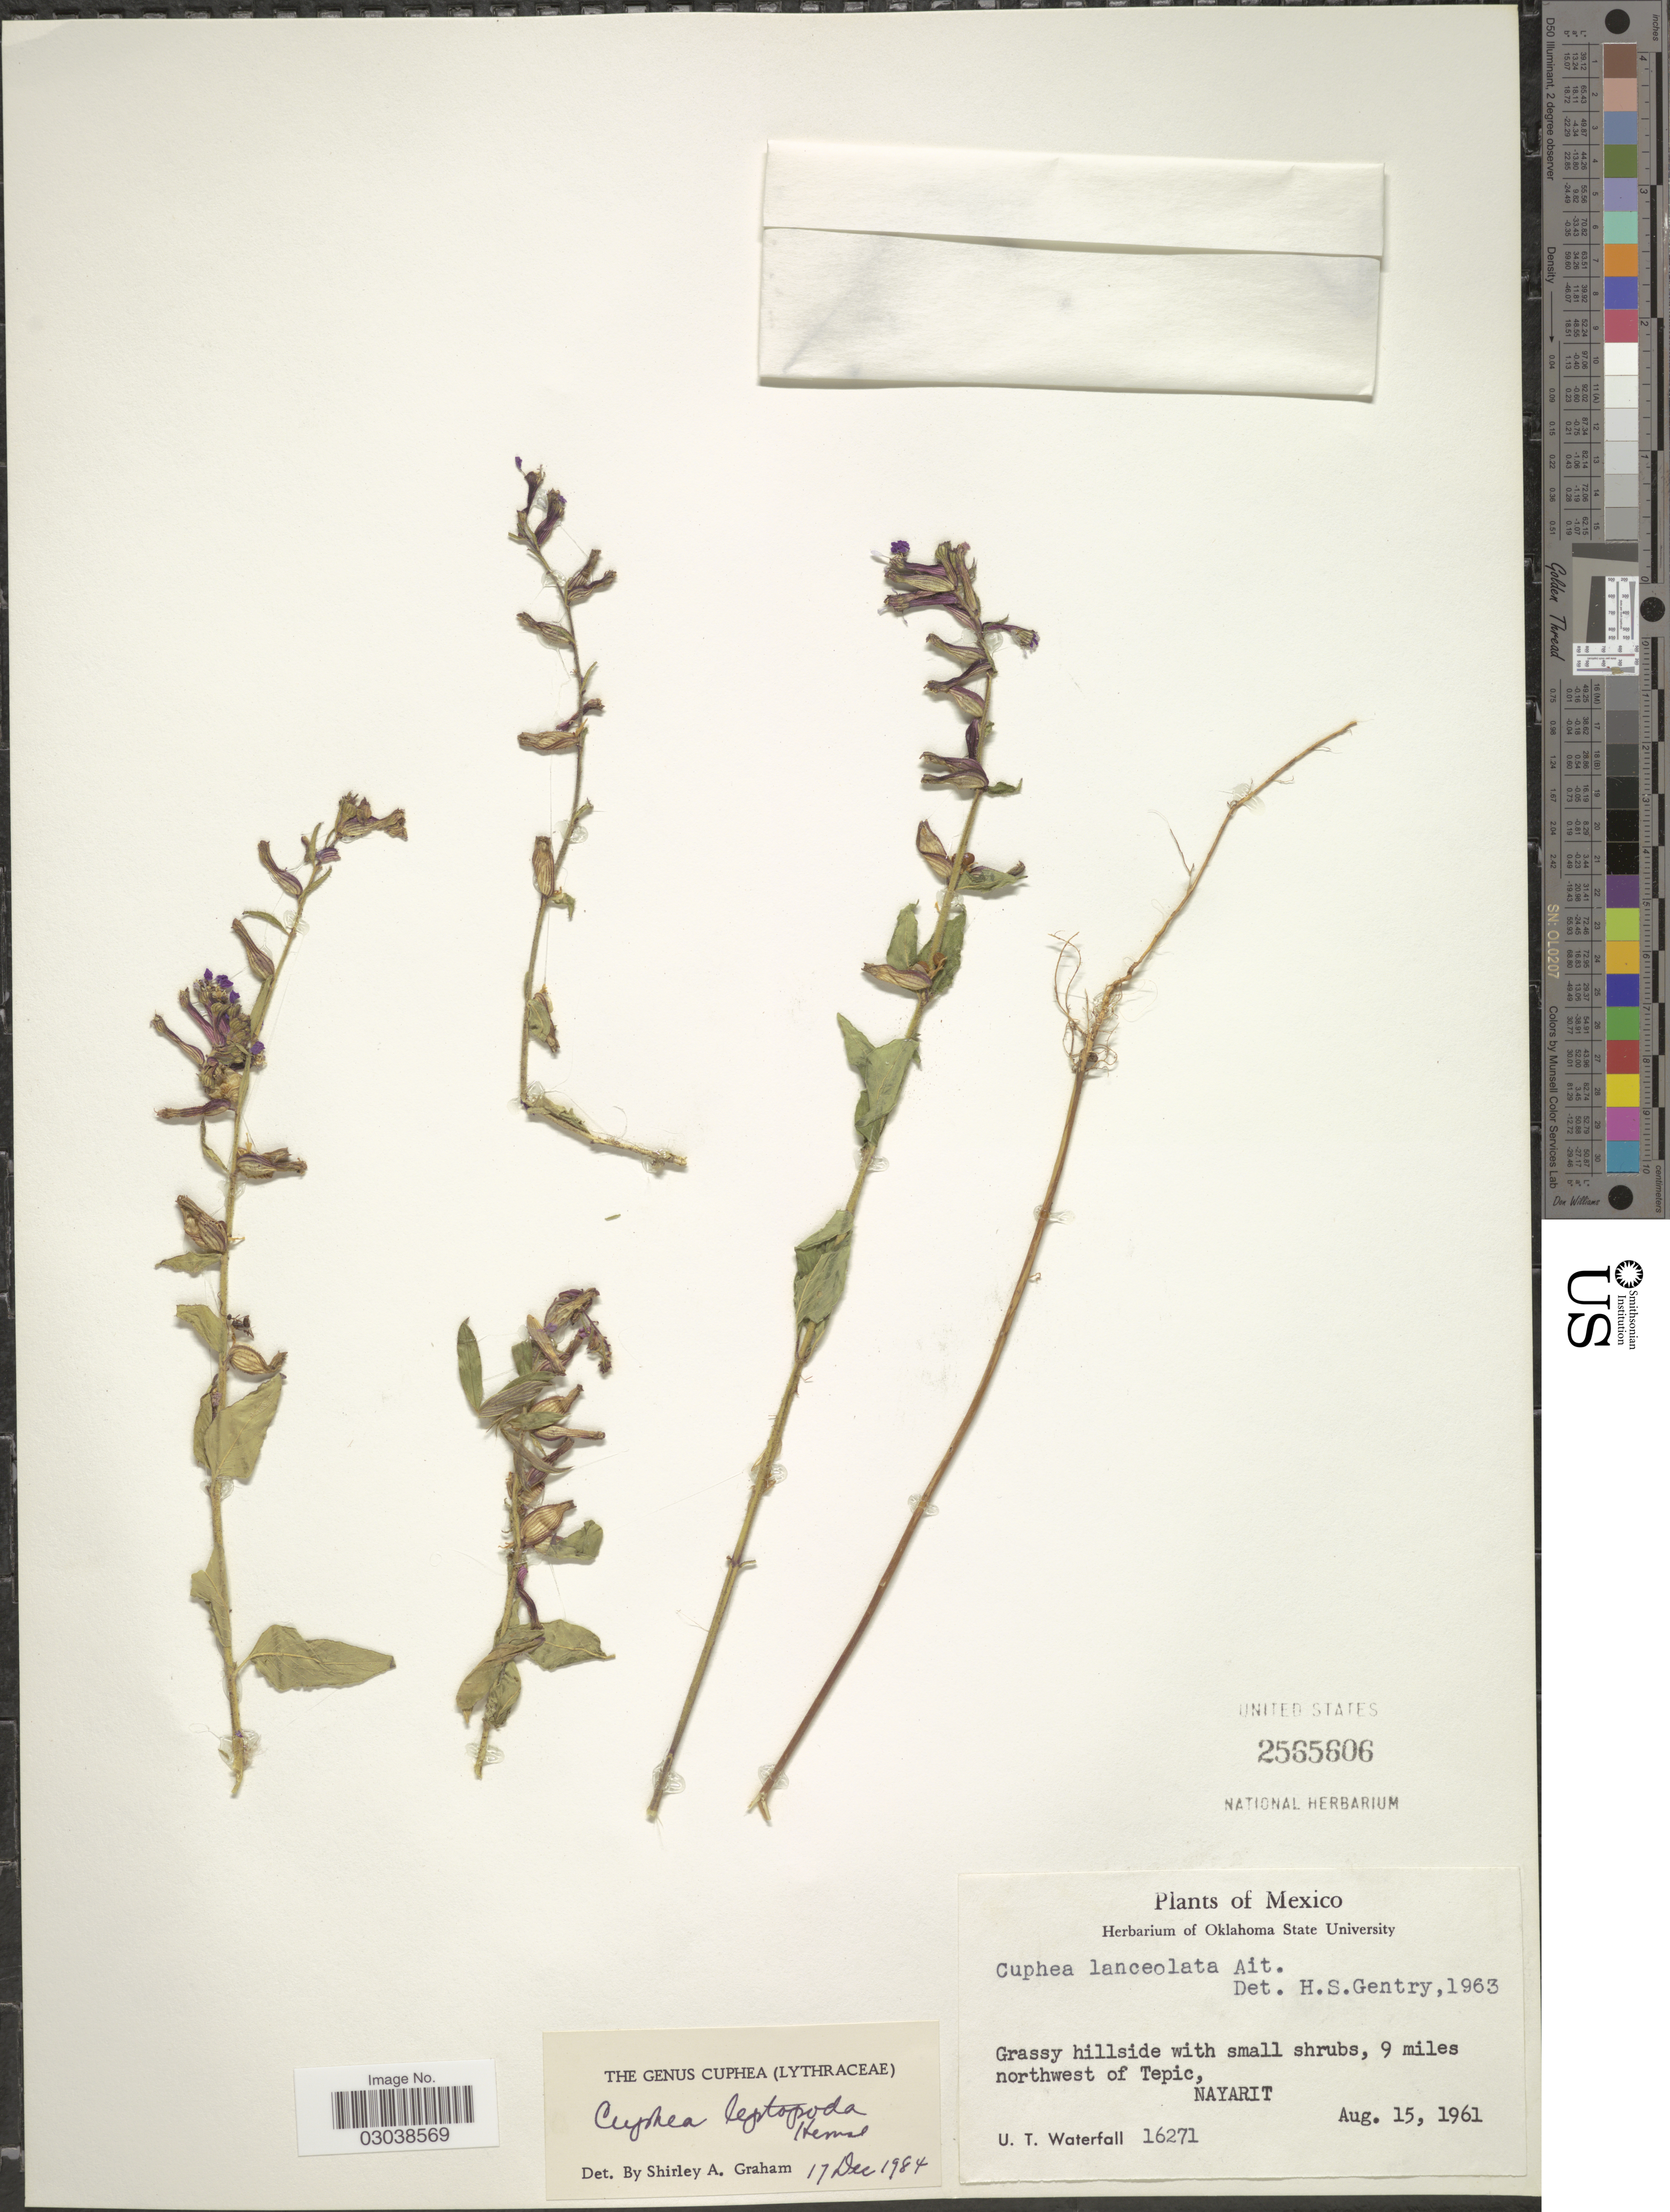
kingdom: Plantae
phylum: Tracheophyta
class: Magnoliopsida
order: Myrtales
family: Lythraceae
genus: Cuphea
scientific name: Cuphea leptopoda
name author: Hemsl.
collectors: U. T. Waterfall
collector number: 16271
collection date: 1961-08-15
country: Mexico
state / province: Nayarit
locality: Grassy hillside with small shrubs, 9 miles northest of Tepic, Nayarit.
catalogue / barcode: US 2565606